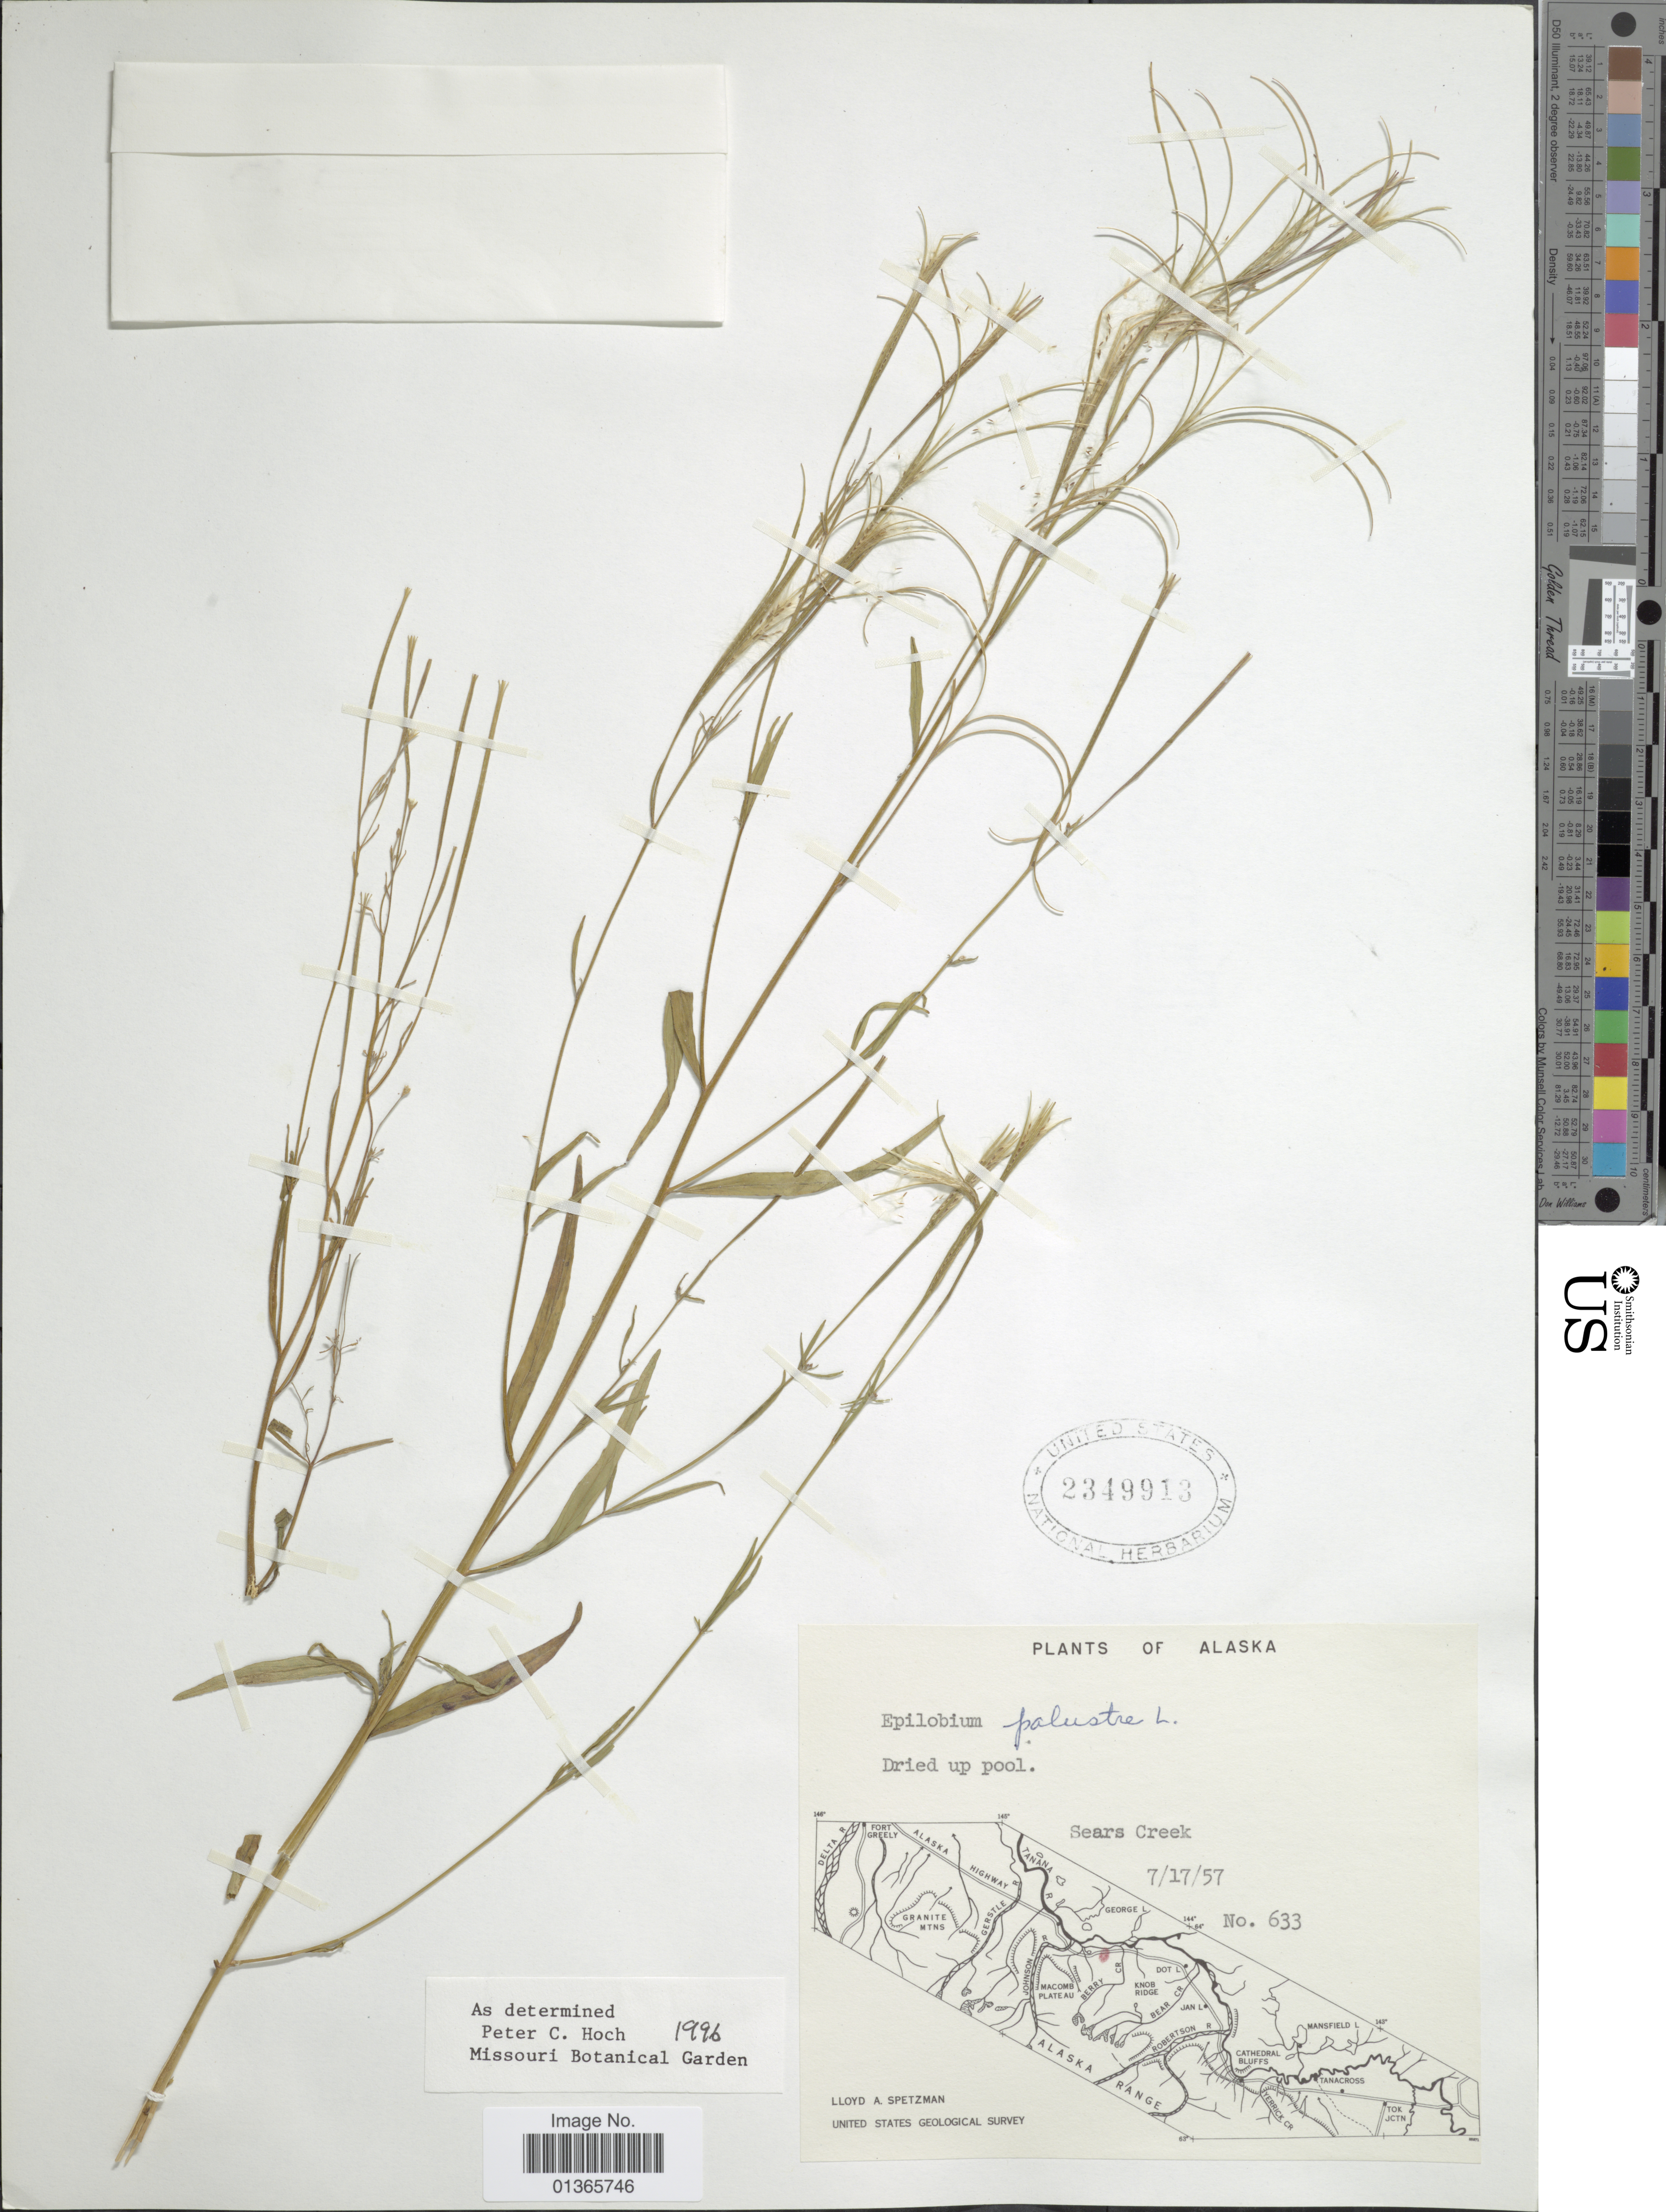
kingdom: Plantae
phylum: Tracheophyta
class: Magnoliopsida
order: Myrtales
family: Onagraceae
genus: Epilobium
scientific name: Epilobium palustre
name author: L.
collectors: L. Spetzman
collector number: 633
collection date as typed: Transcribed d/m/y: 17/7/57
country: United States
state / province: Alaska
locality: Sears Creek.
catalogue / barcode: US 2349913